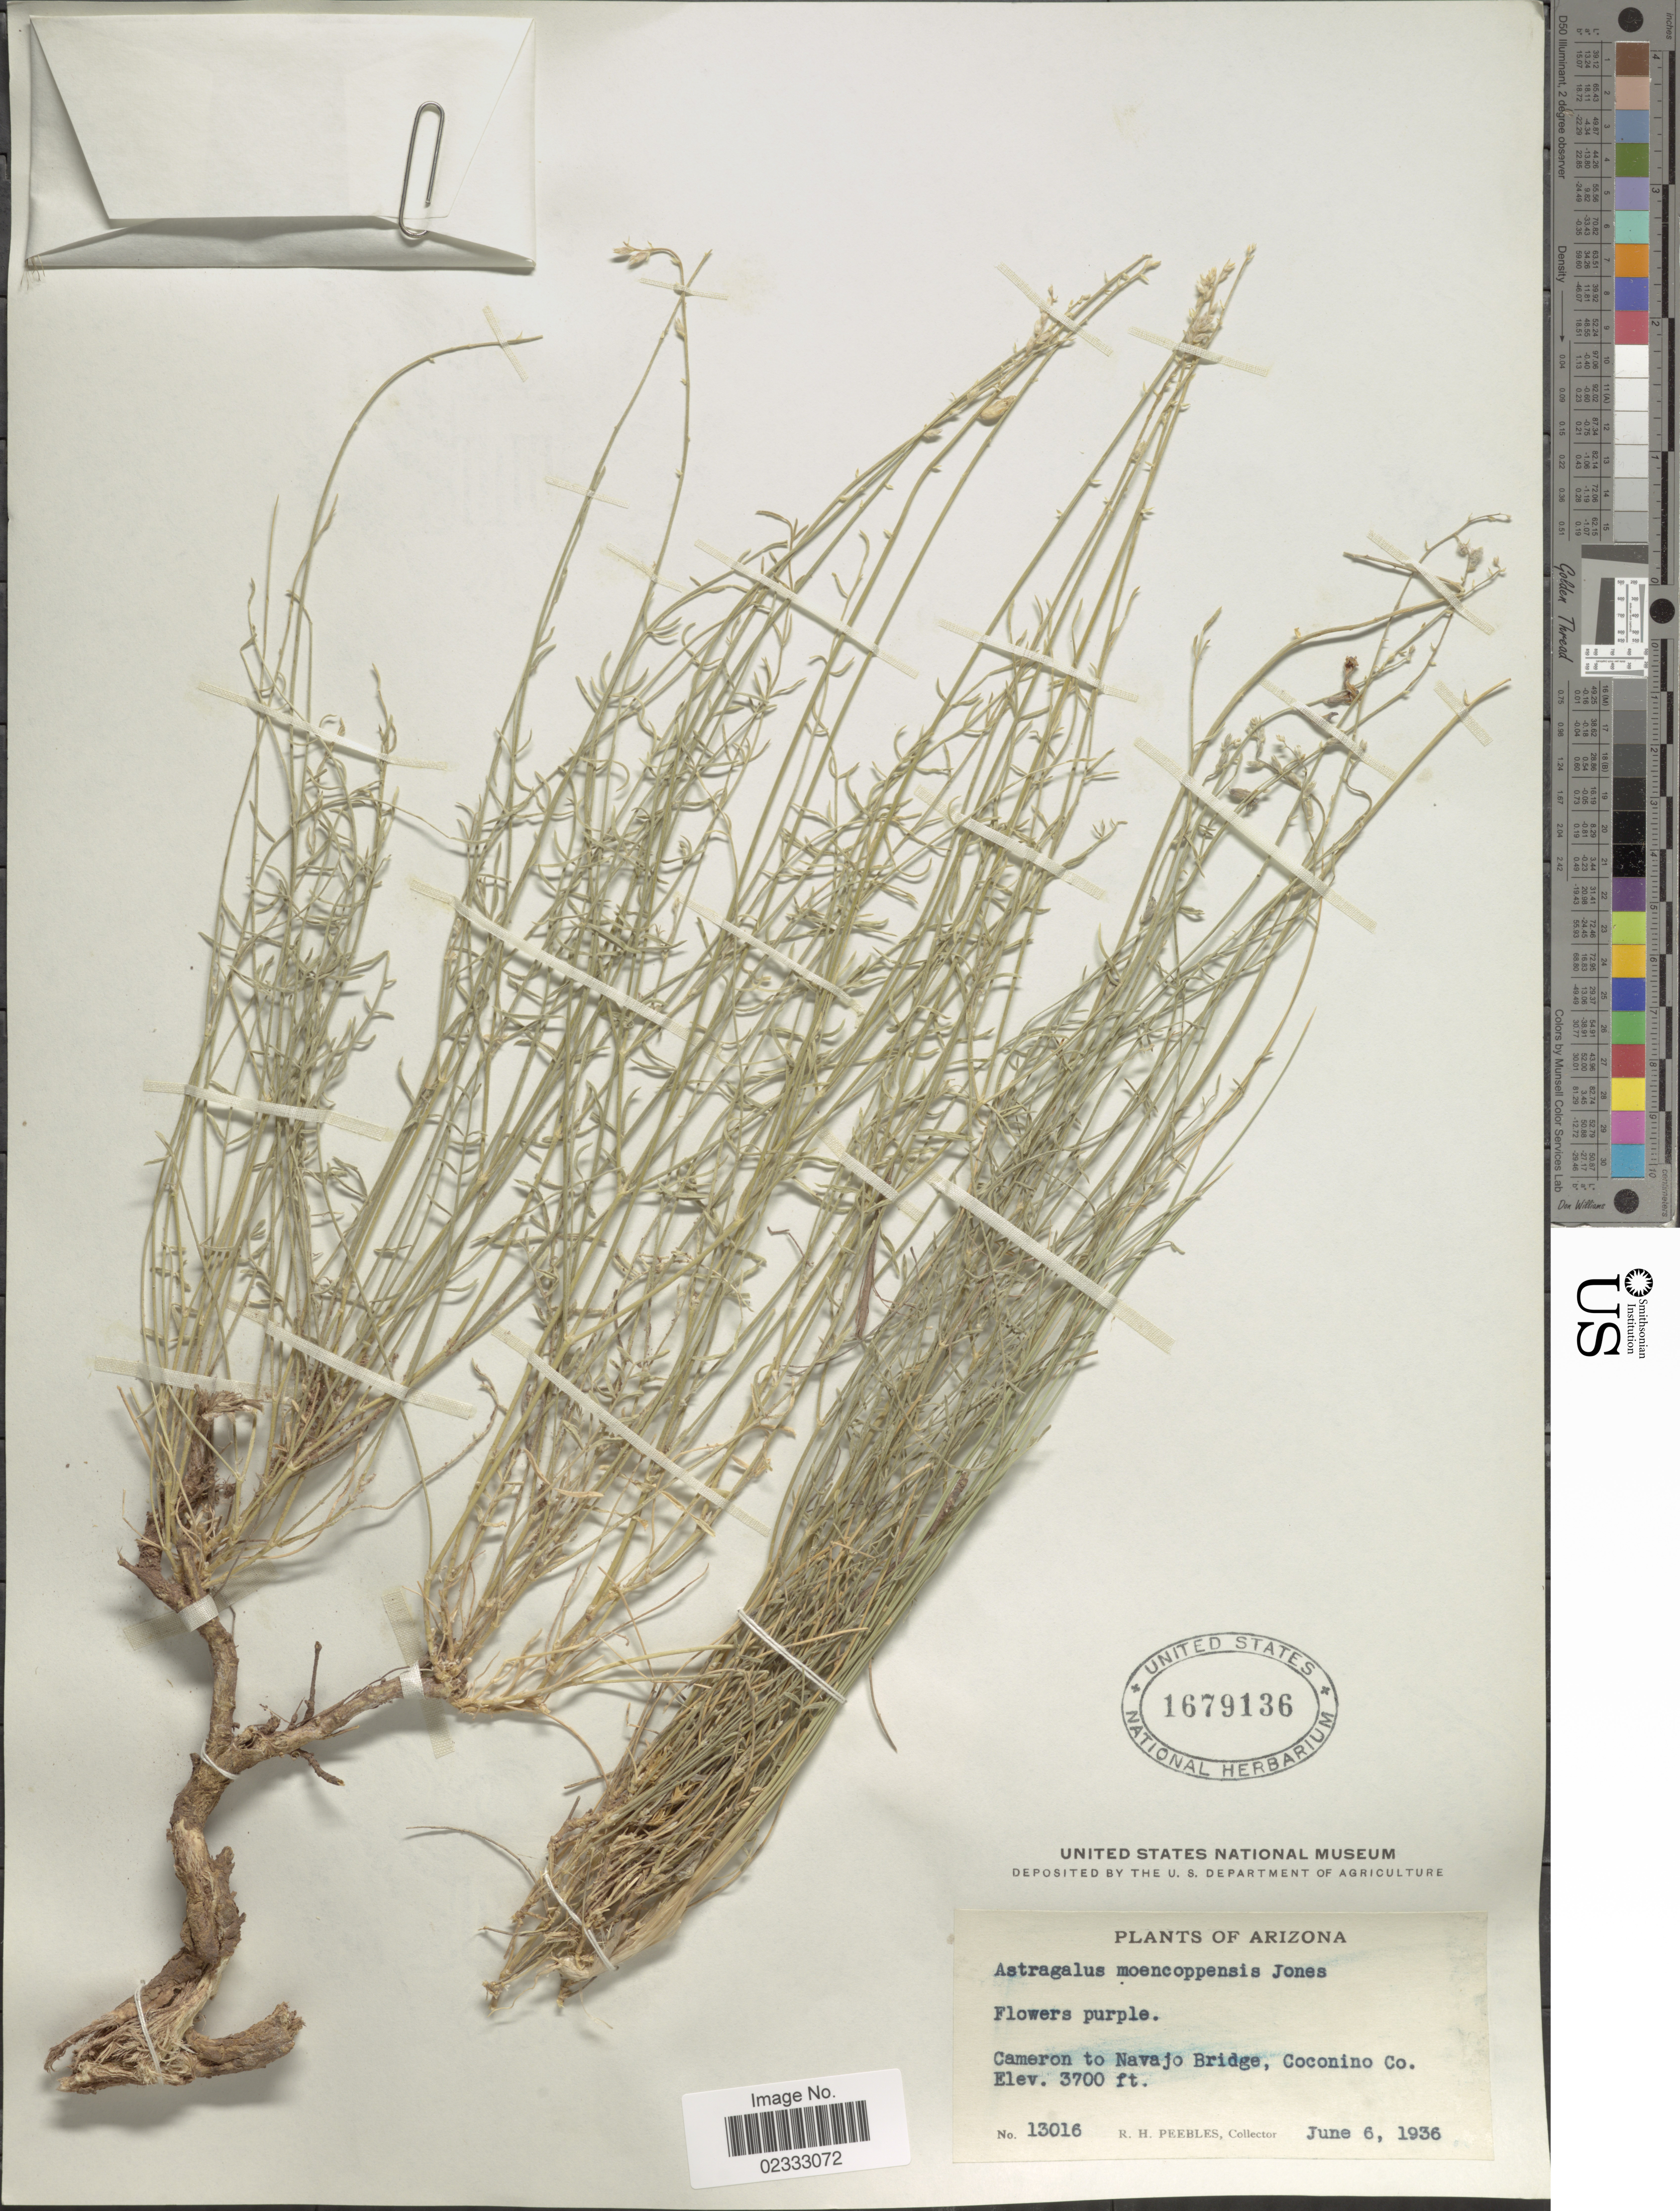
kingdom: Plantae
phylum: Tracheophyta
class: Magnoliopsida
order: Fabales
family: Fabaceae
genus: Astragalus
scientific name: Astragalus moencoppensis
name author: M.E. Jones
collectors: R. H. Peebles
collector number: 13016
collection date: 1936-06-06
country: United States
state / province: Arizona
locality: Cameron to Navajo Bridge, Coconino Co.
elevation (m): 1128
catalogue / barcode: US 1679136